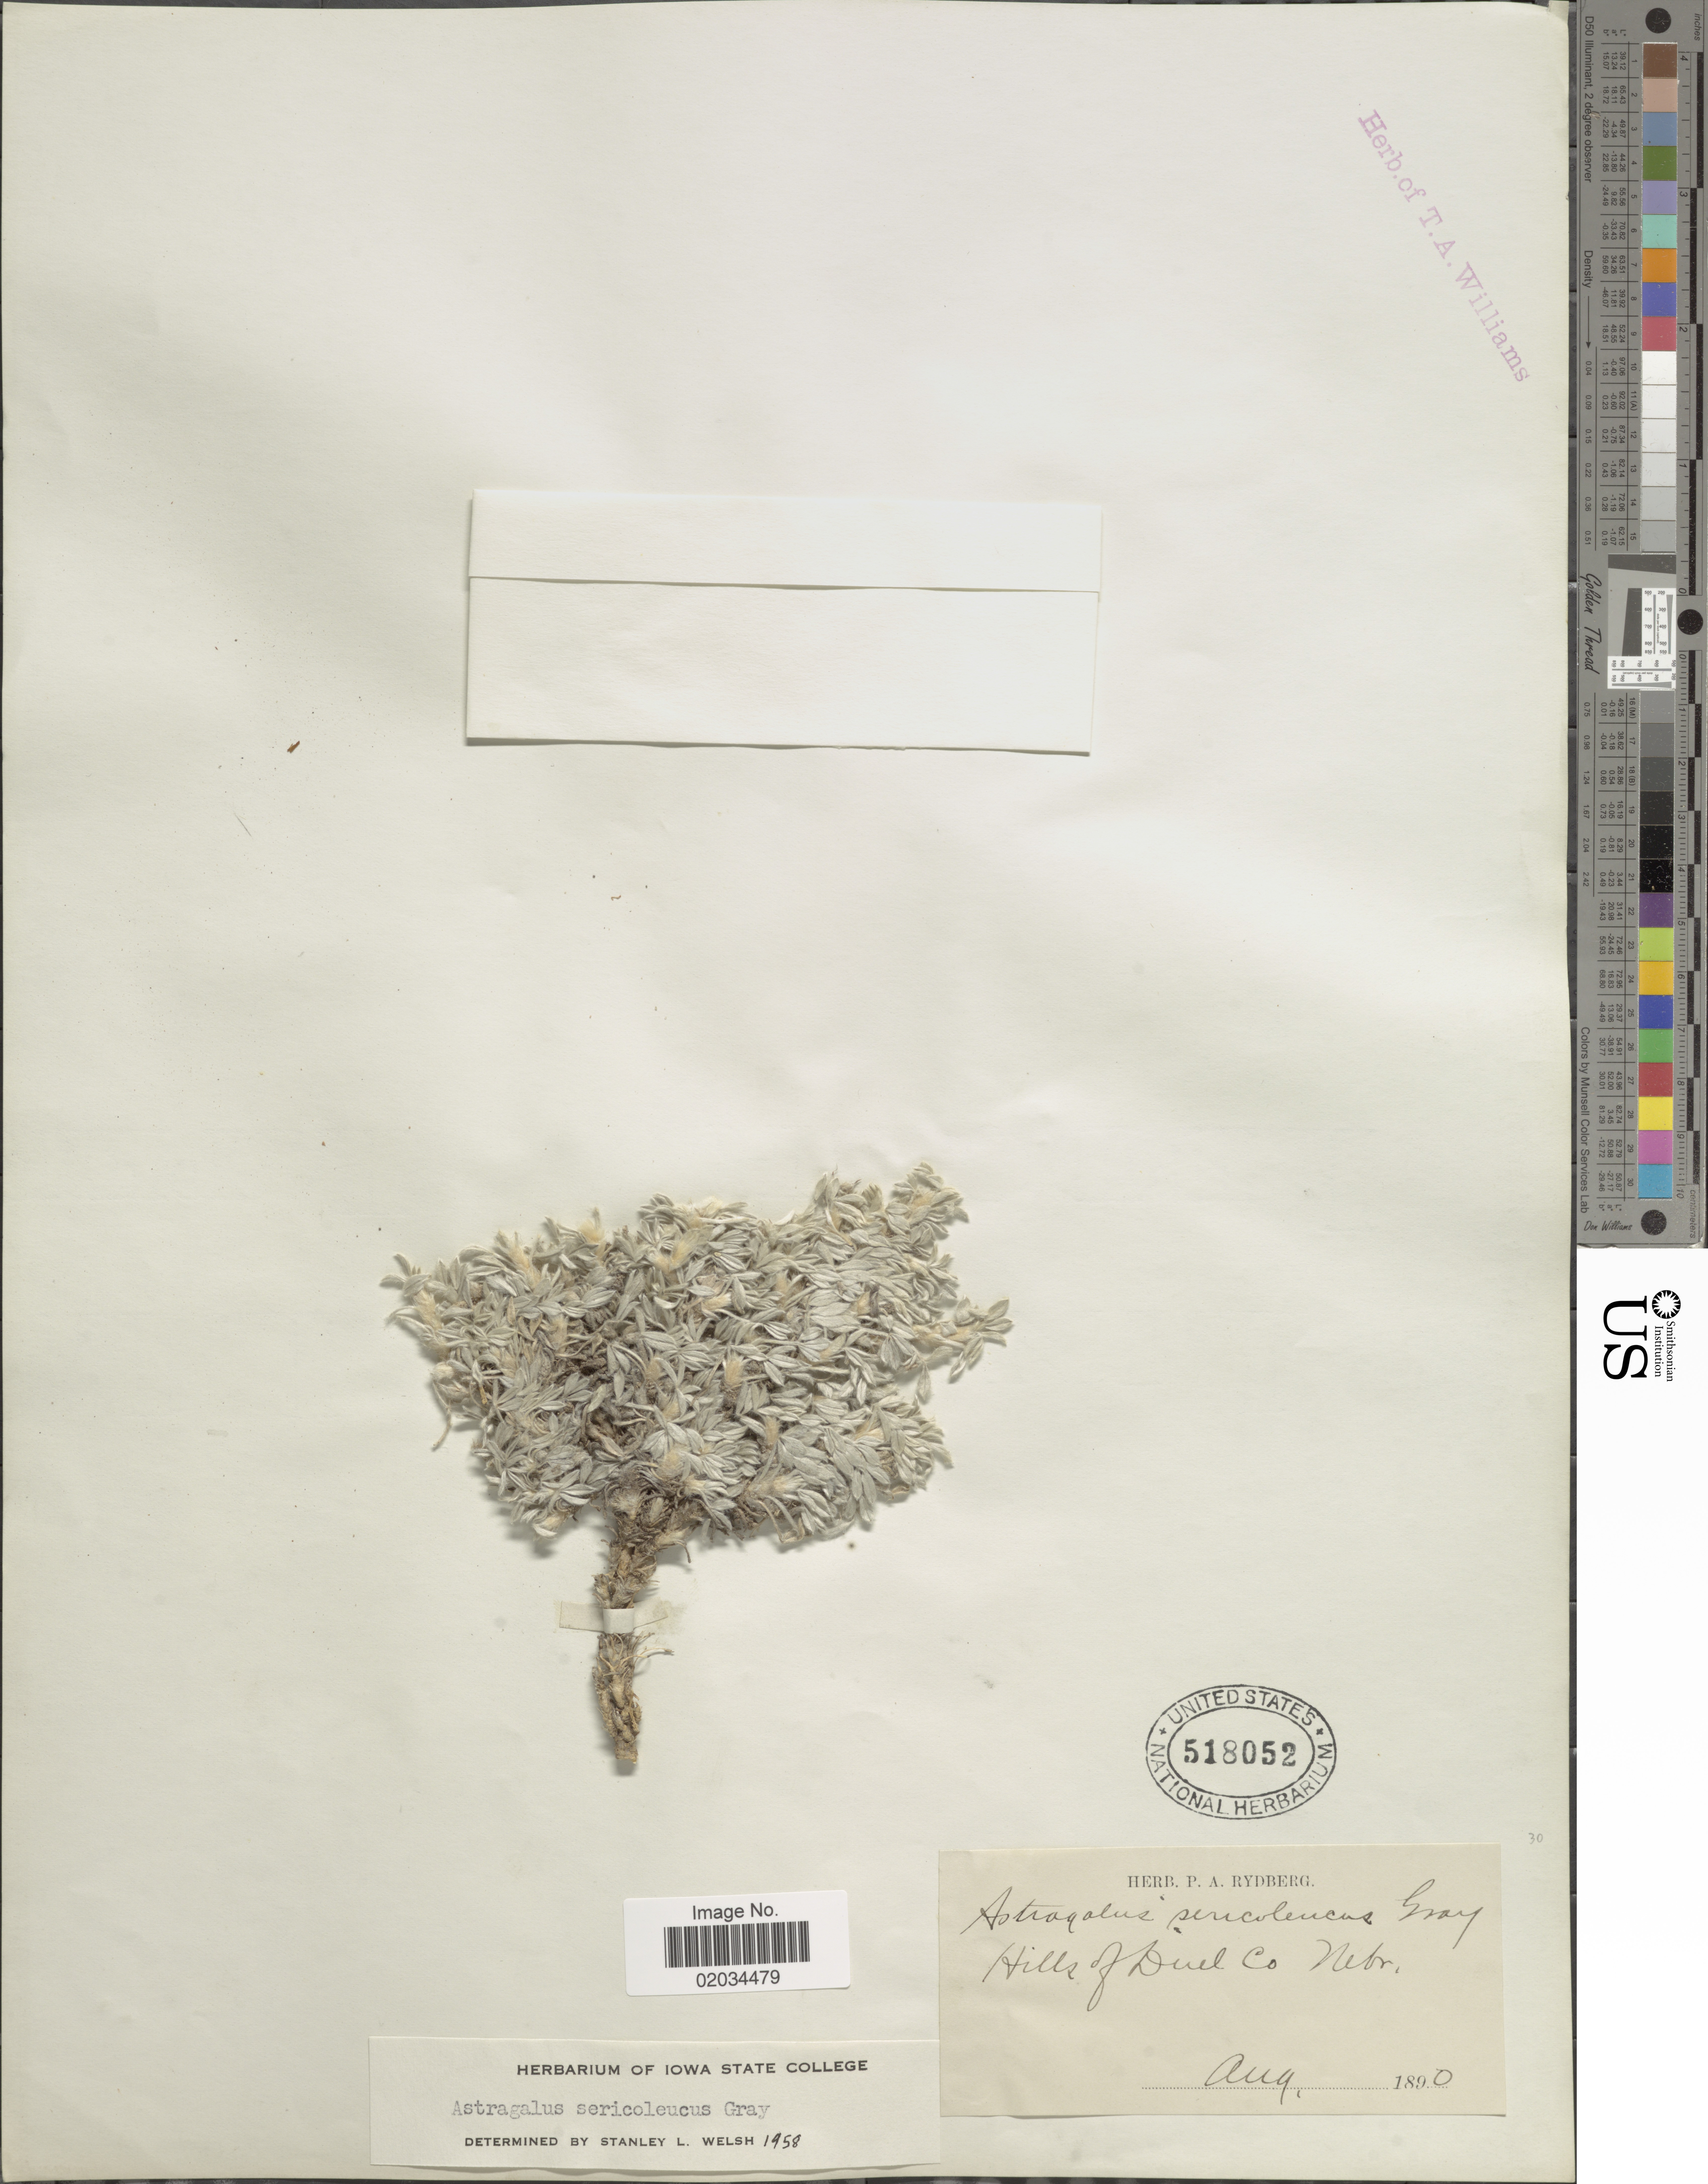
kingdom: Plantae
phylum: Tracheophyta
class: Magnoliopsida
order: Fabales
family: Fabaceae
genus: Astragalus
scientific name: Astragalus sericoleucus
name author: A. Gray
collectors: ex herb. P. A. Rydberg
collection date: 1890-08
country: United States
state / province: Nebraska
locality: Hills of Duel Co.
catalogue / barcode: US 518052